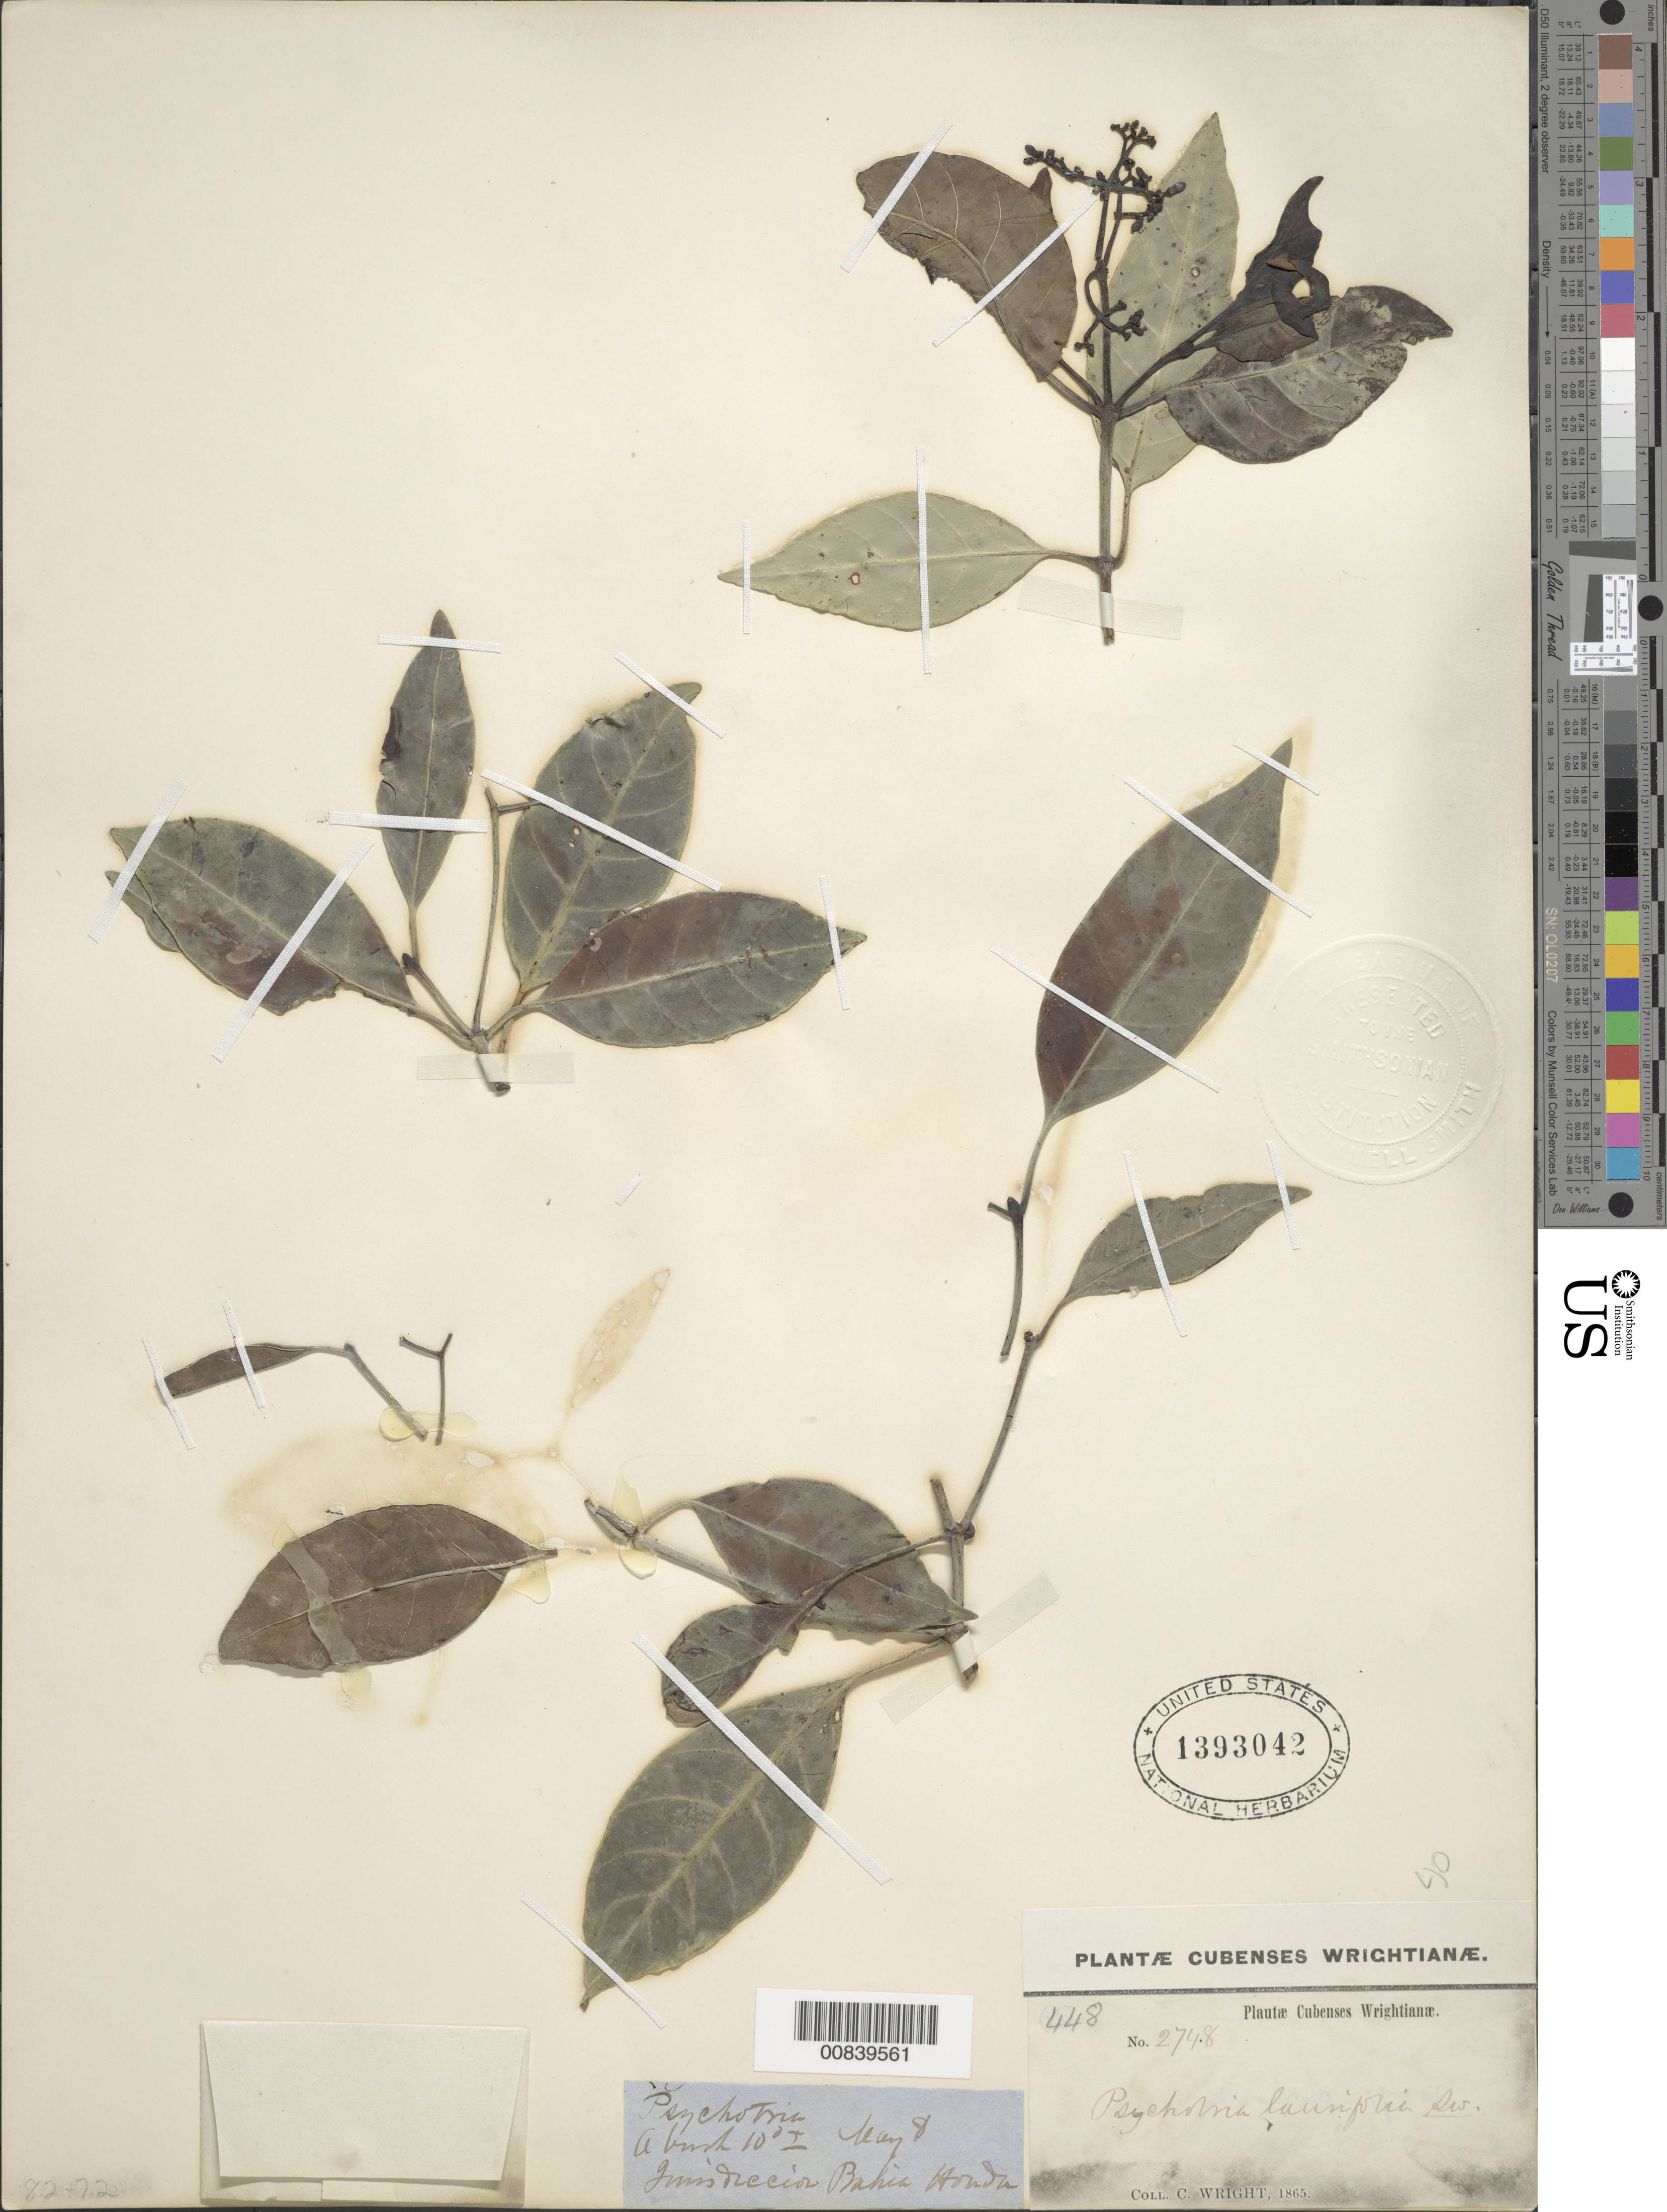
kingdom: Plantae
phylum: Tracheophyta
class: Magnoliopsida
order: Gentianales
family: Rubiaceae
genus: Psychotria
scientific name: Psychotria glabrata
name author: Sw.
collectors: C. Wright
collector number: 2748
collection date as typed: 08 May 1865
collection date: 1865-05-08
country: Cuba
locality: Bahia Honda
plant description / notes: Another no. (448) is also written on the upper rt. corner of the label, but in the official "No." part it is 2748.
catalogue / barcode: US 1393042